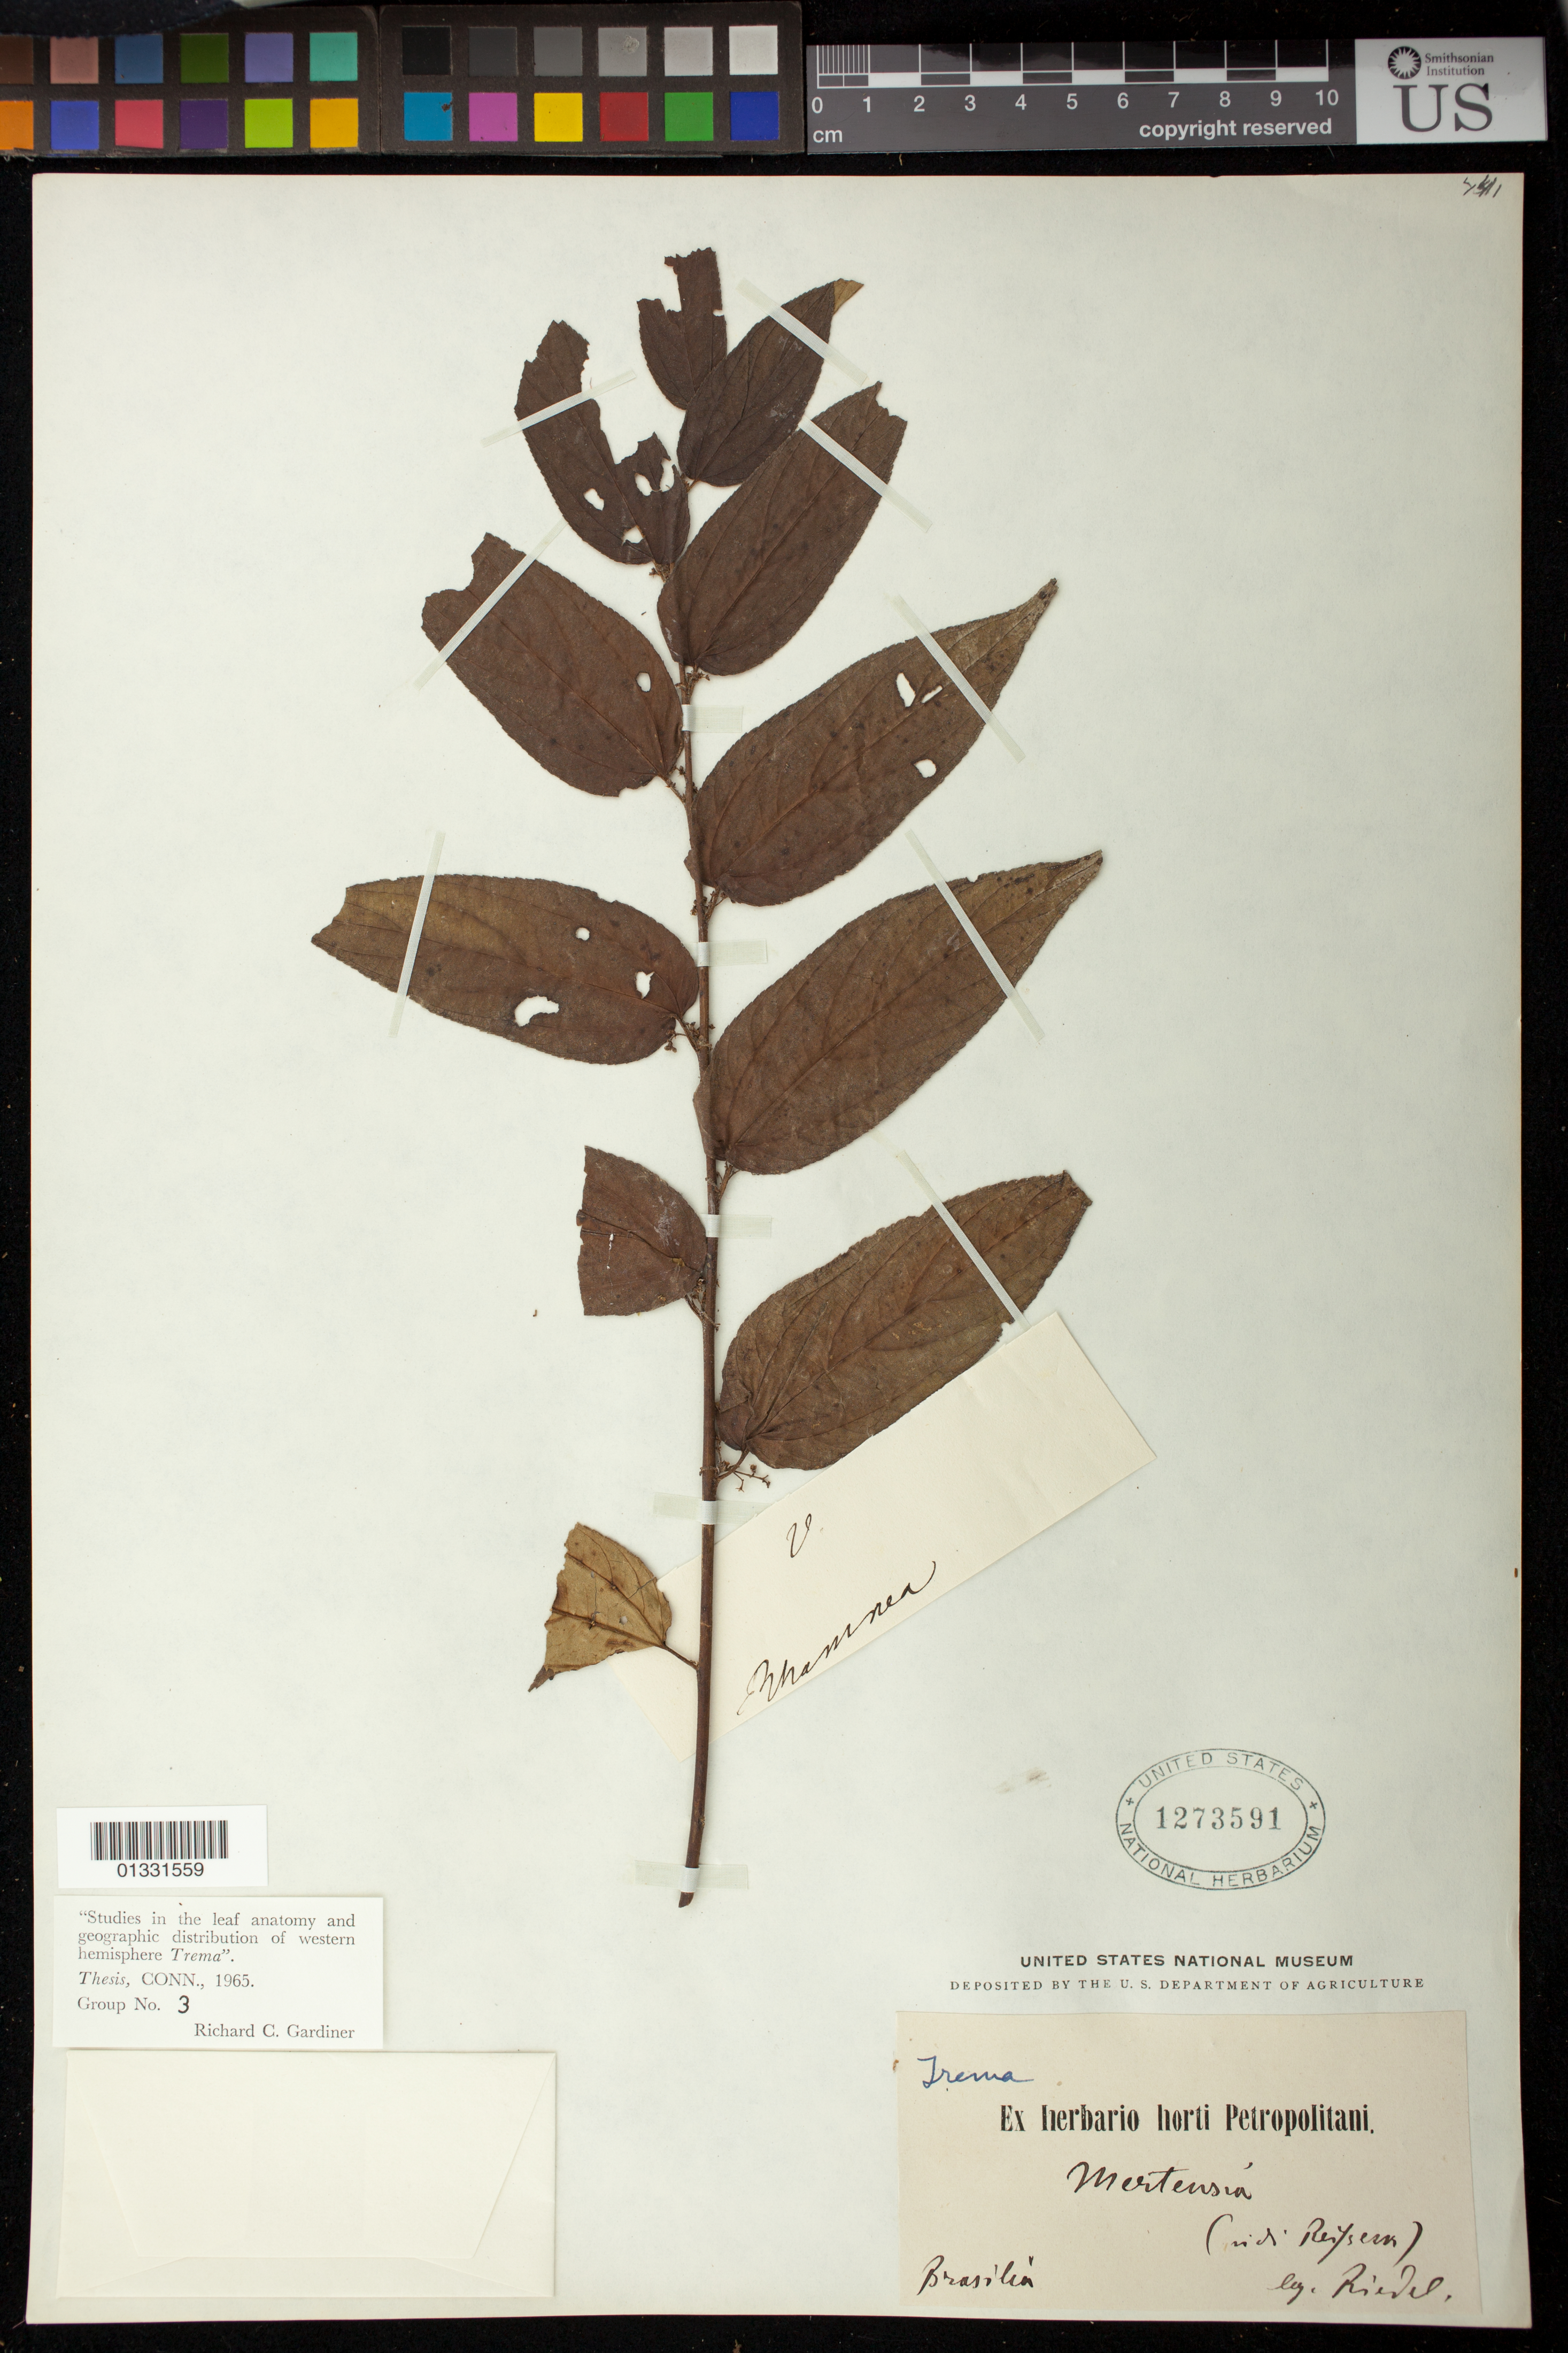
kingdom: Plantae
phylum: Tracheophyta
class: Magnoliopsida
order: Rosales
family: Cannabaceae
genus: Trema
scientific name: Trema micranthum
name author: (L.) Blume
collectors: L. Riedel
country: Brazil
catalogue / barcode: US 1273591